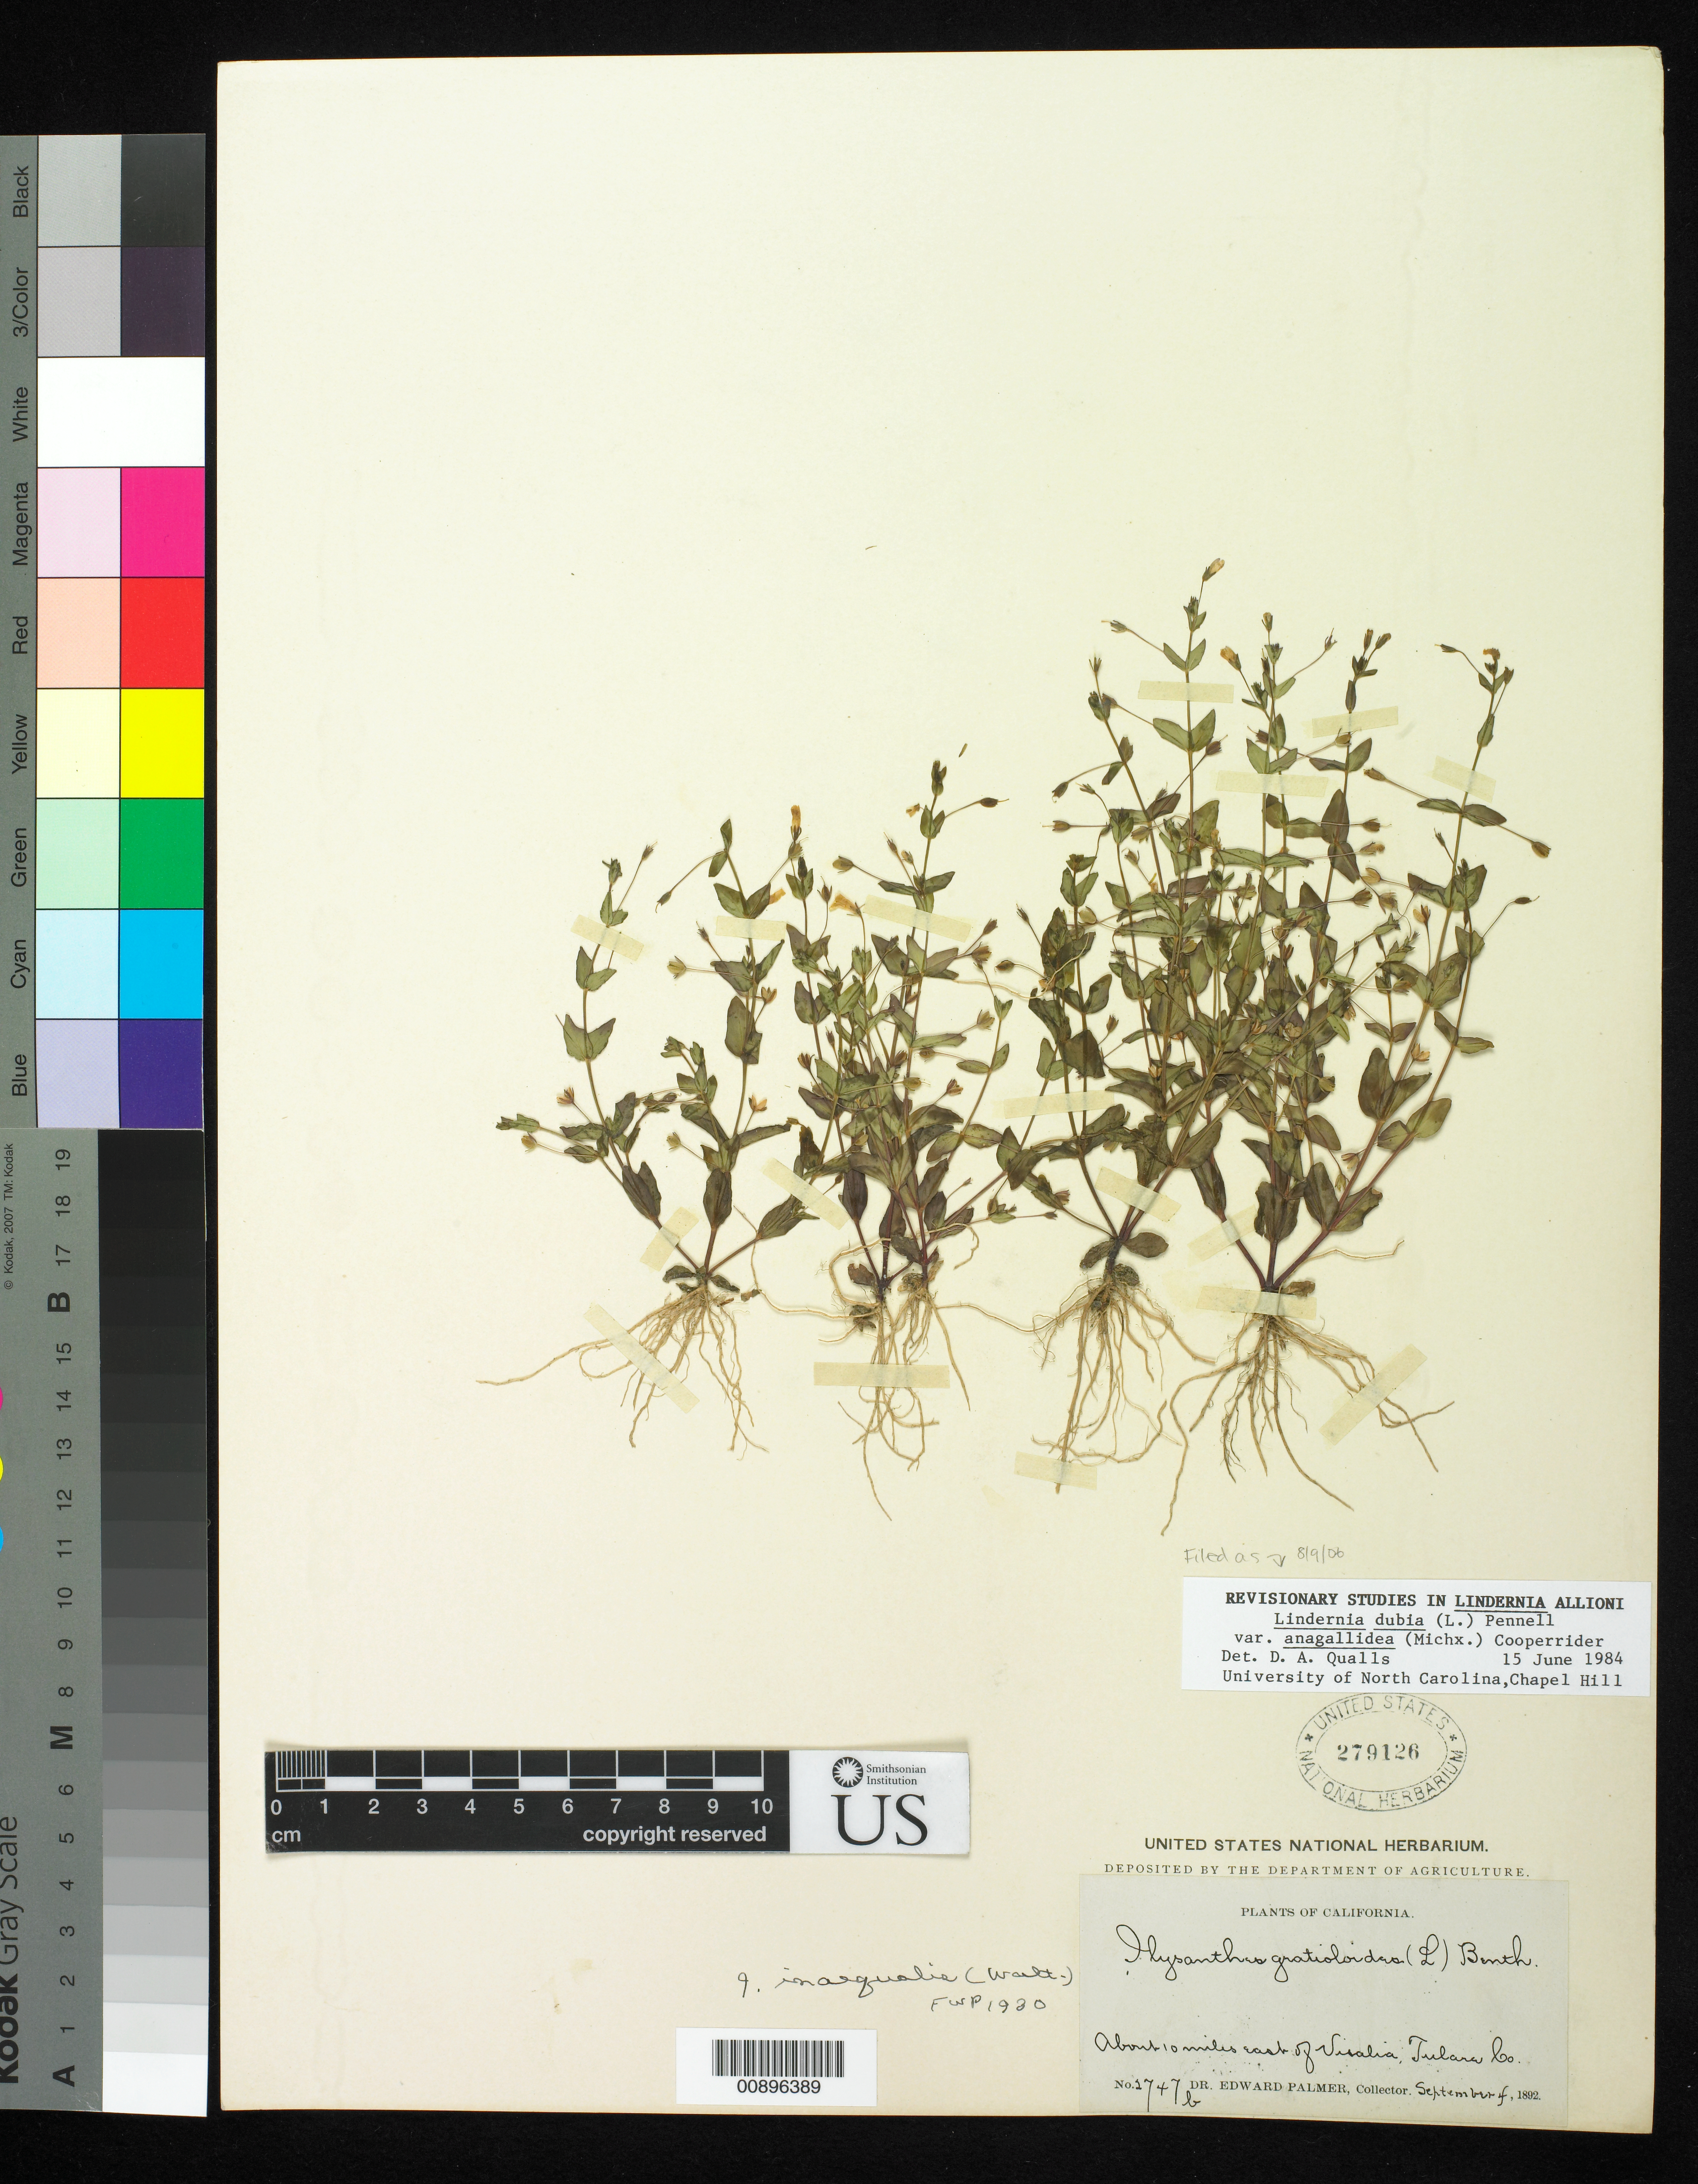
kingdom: Plantae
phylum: Tracheophyta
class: Magnoliopsida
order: Lamiales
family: Linderniaceae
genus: Lindernia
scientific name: Lindernia dubia var. anagallidea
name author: (Michx.) Cooperr.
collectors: E. Palmer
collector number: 2747 b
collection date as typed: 04 Sep 1892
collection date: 1892-09-04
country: United States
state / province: California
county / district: Tulare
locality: About 10 miles east of Visalia, Tulare County, California.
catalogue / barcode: US 279126